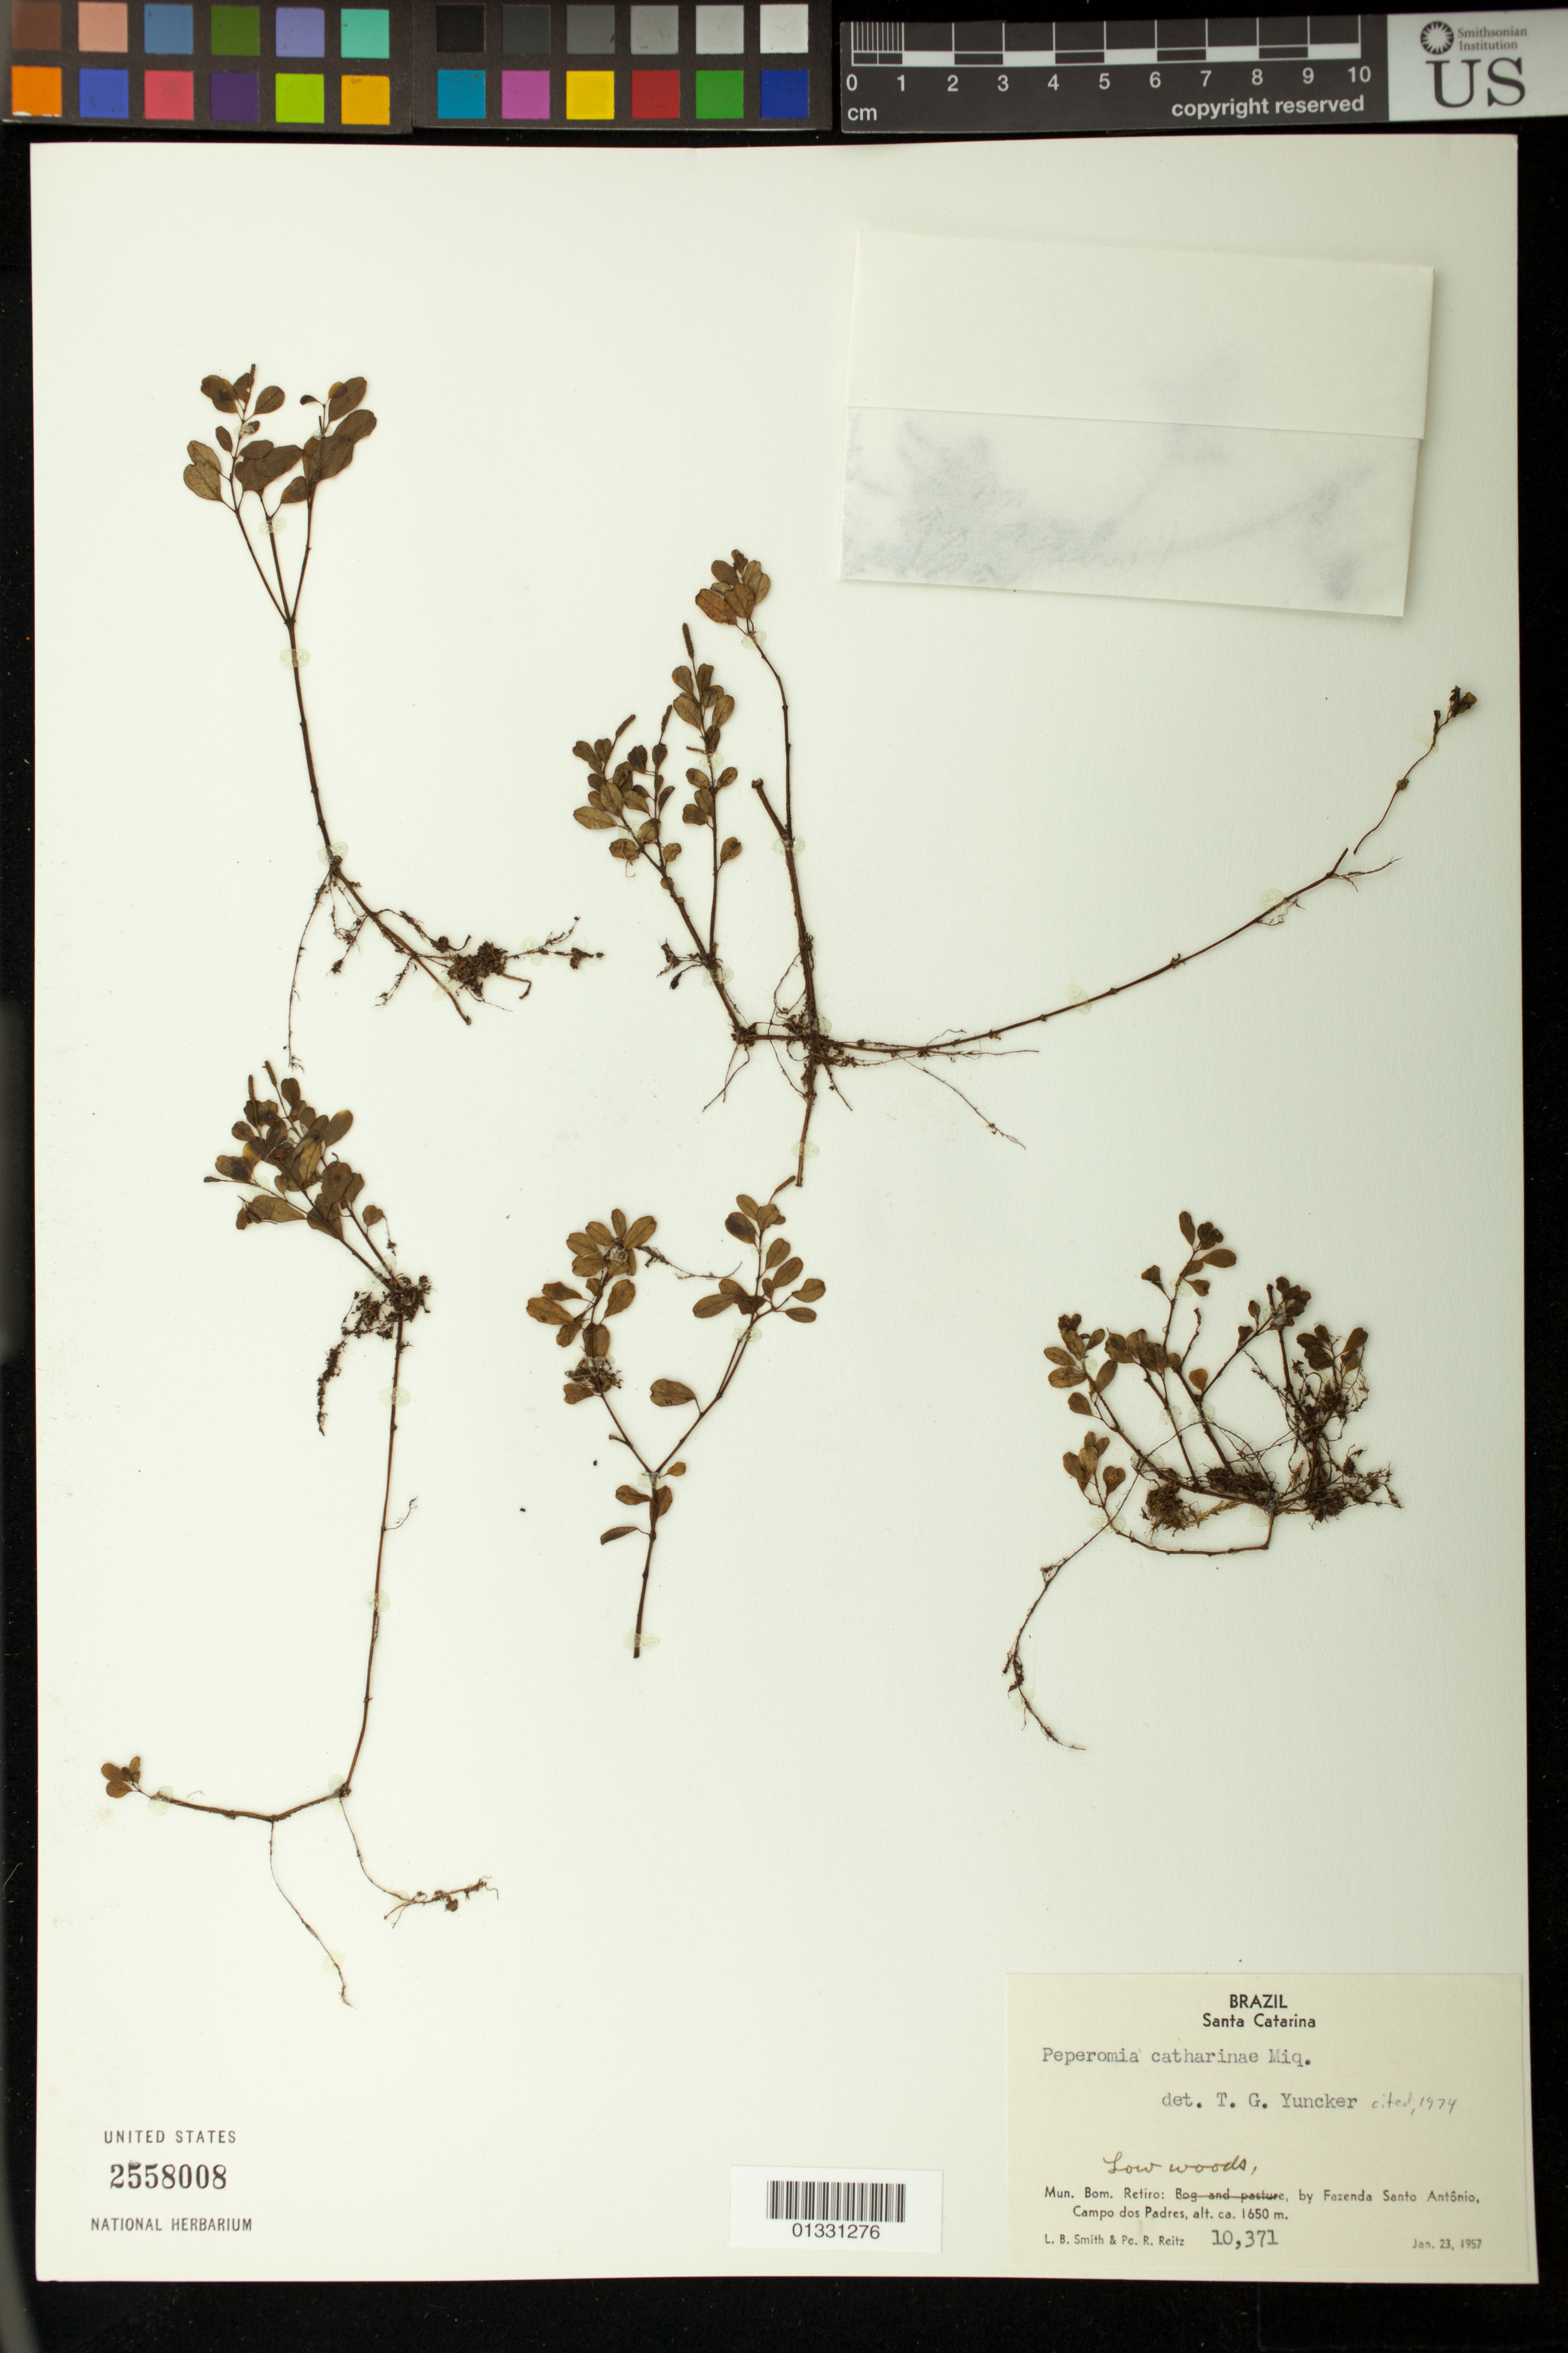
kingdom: Plantae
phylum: Tracheophyta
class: Magnoliopsida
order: Piperales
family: Piperaceae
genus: Peperomia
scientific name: Peperomia catharinae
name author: Miq.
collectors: L. Smith & R. Reitz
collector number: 10371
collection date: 1957-01-23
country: Brazil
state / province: Santa Catarina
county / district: Bom Retiro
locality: By Fazenda Santo Antônio, Campo dos Padres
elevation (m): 1650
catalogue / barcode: US 2558008